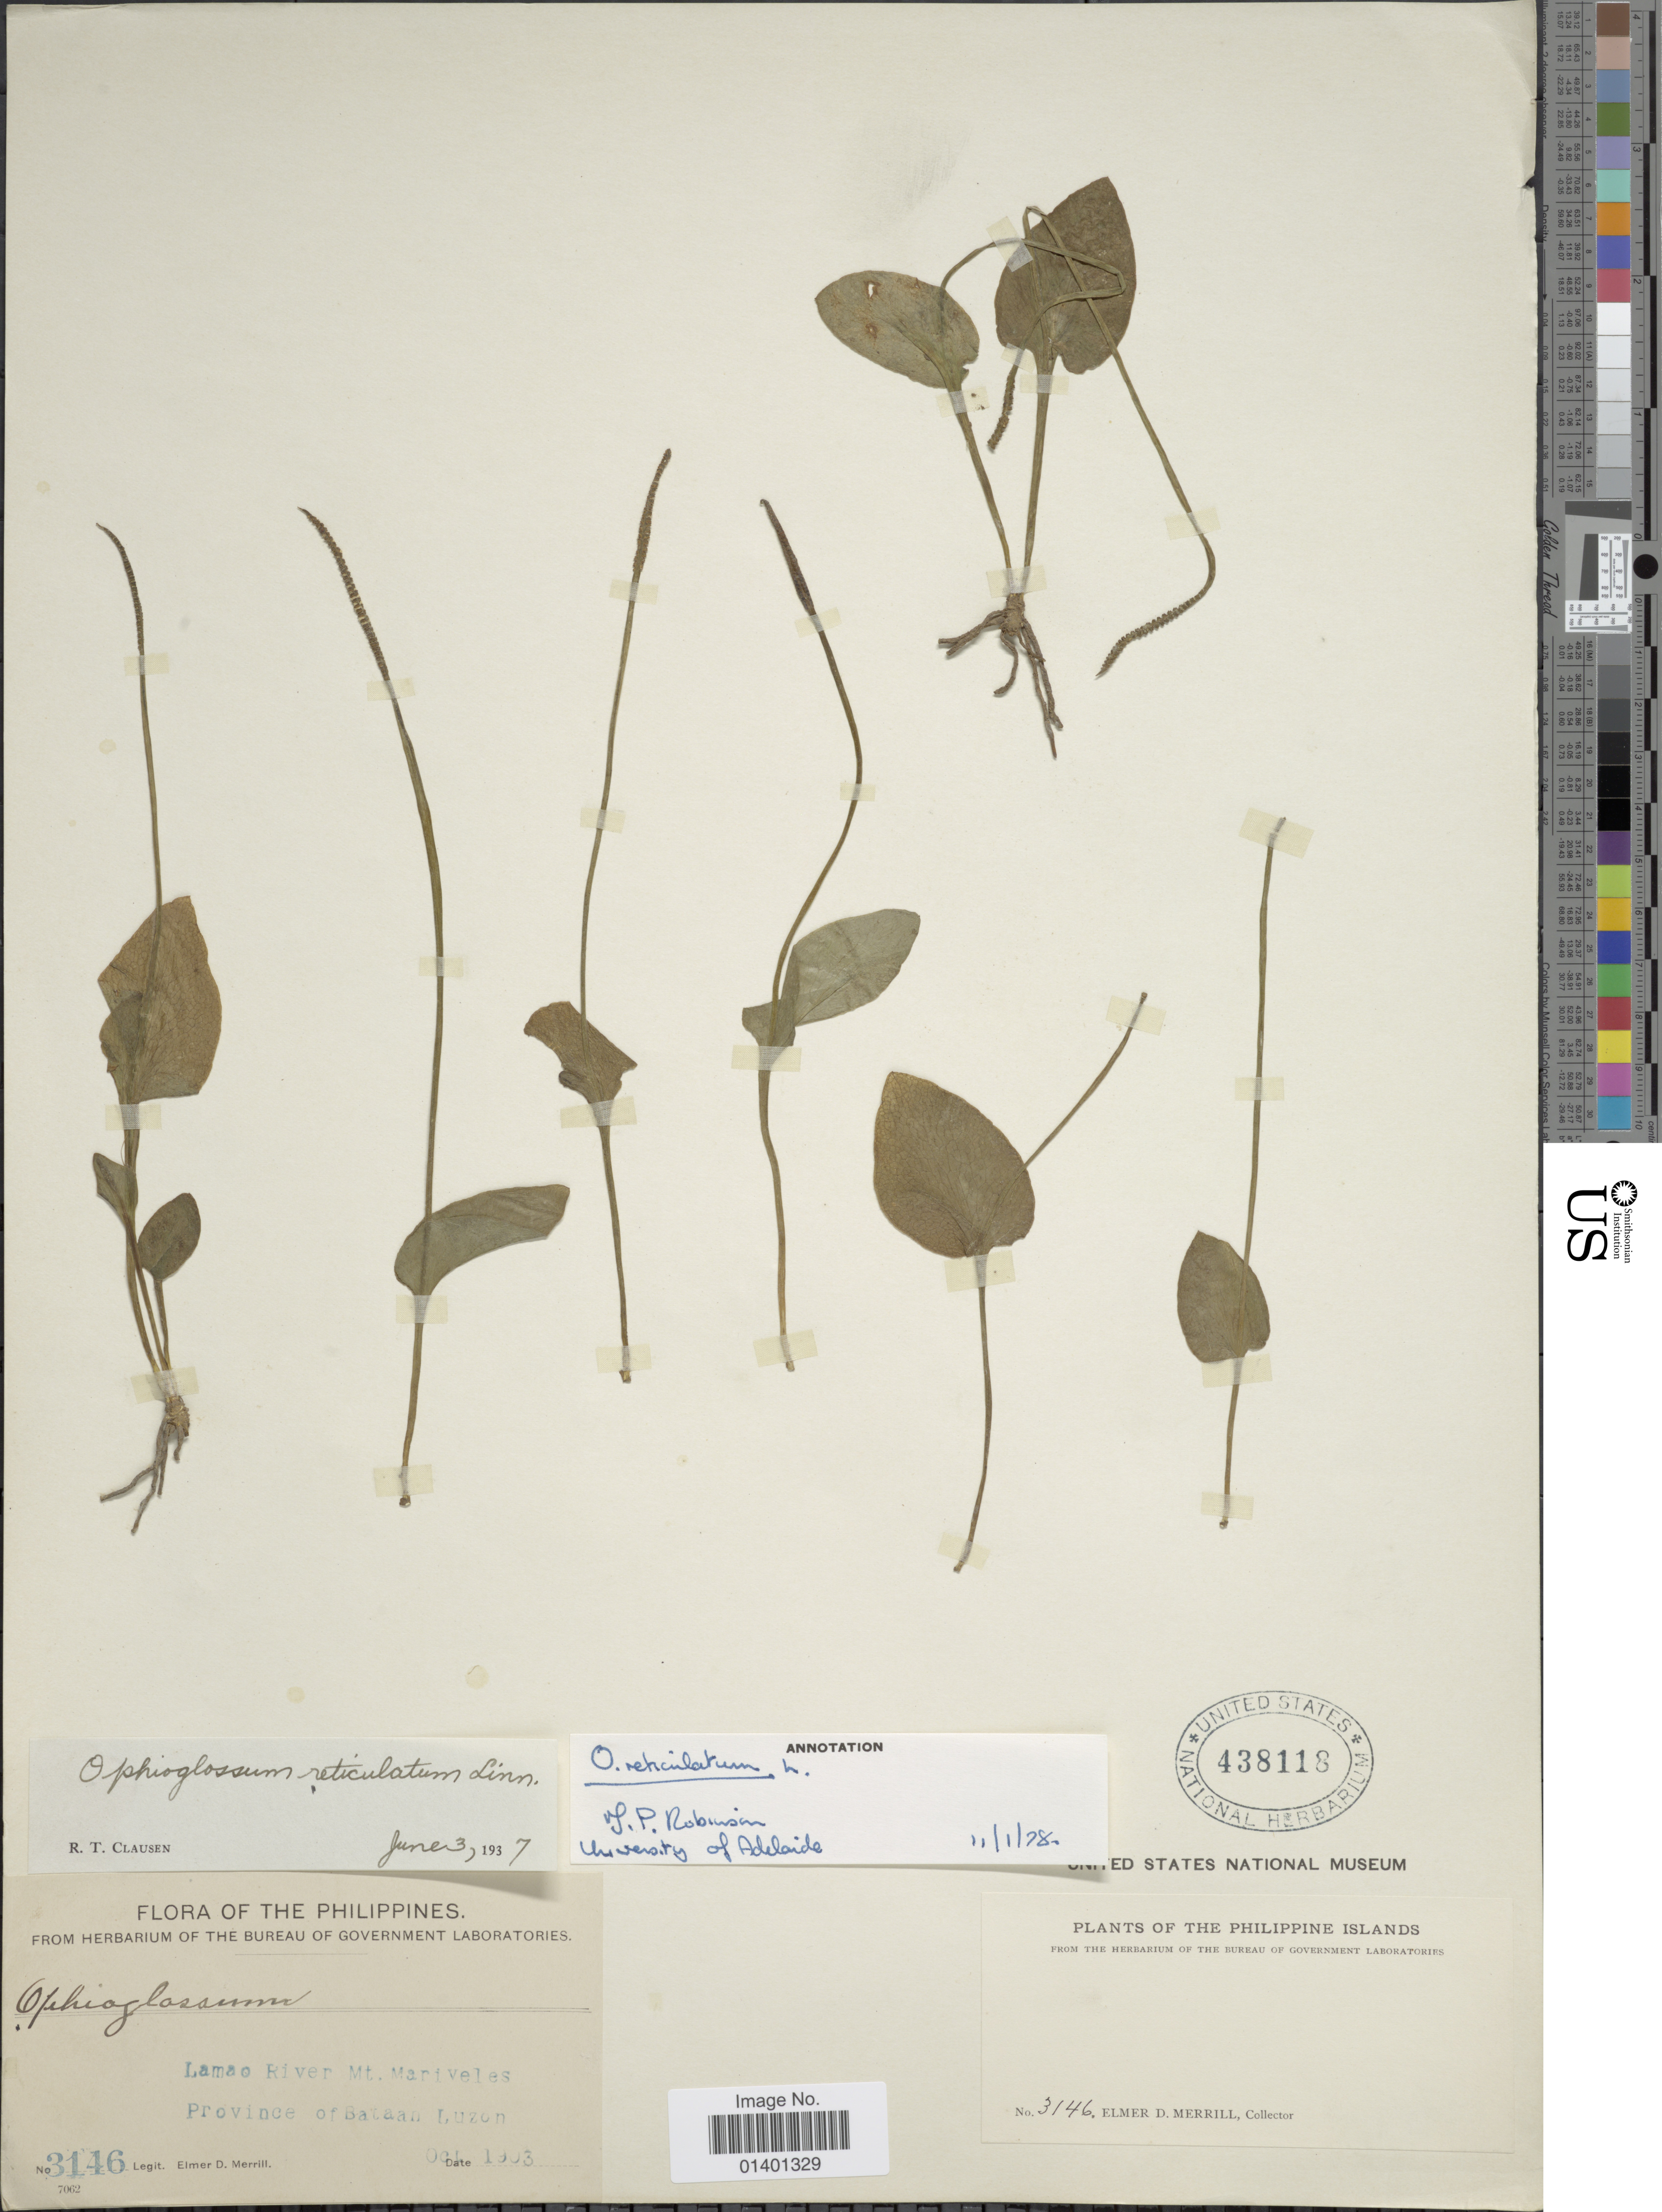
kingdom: Plantae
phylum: Tracheophyta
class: Polypodiopsida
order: Ophioglossales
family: Ophioglossaceae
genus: Ophioglossum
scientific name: Ophioglossum reticulatum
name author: L.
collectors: E. D. Merrill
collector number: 3146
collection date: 1903-10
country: Philippines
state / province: Central Luzon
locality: Lamao River Mt. Mariveles, Province of Bataan, Luzon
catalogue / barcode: US 438118